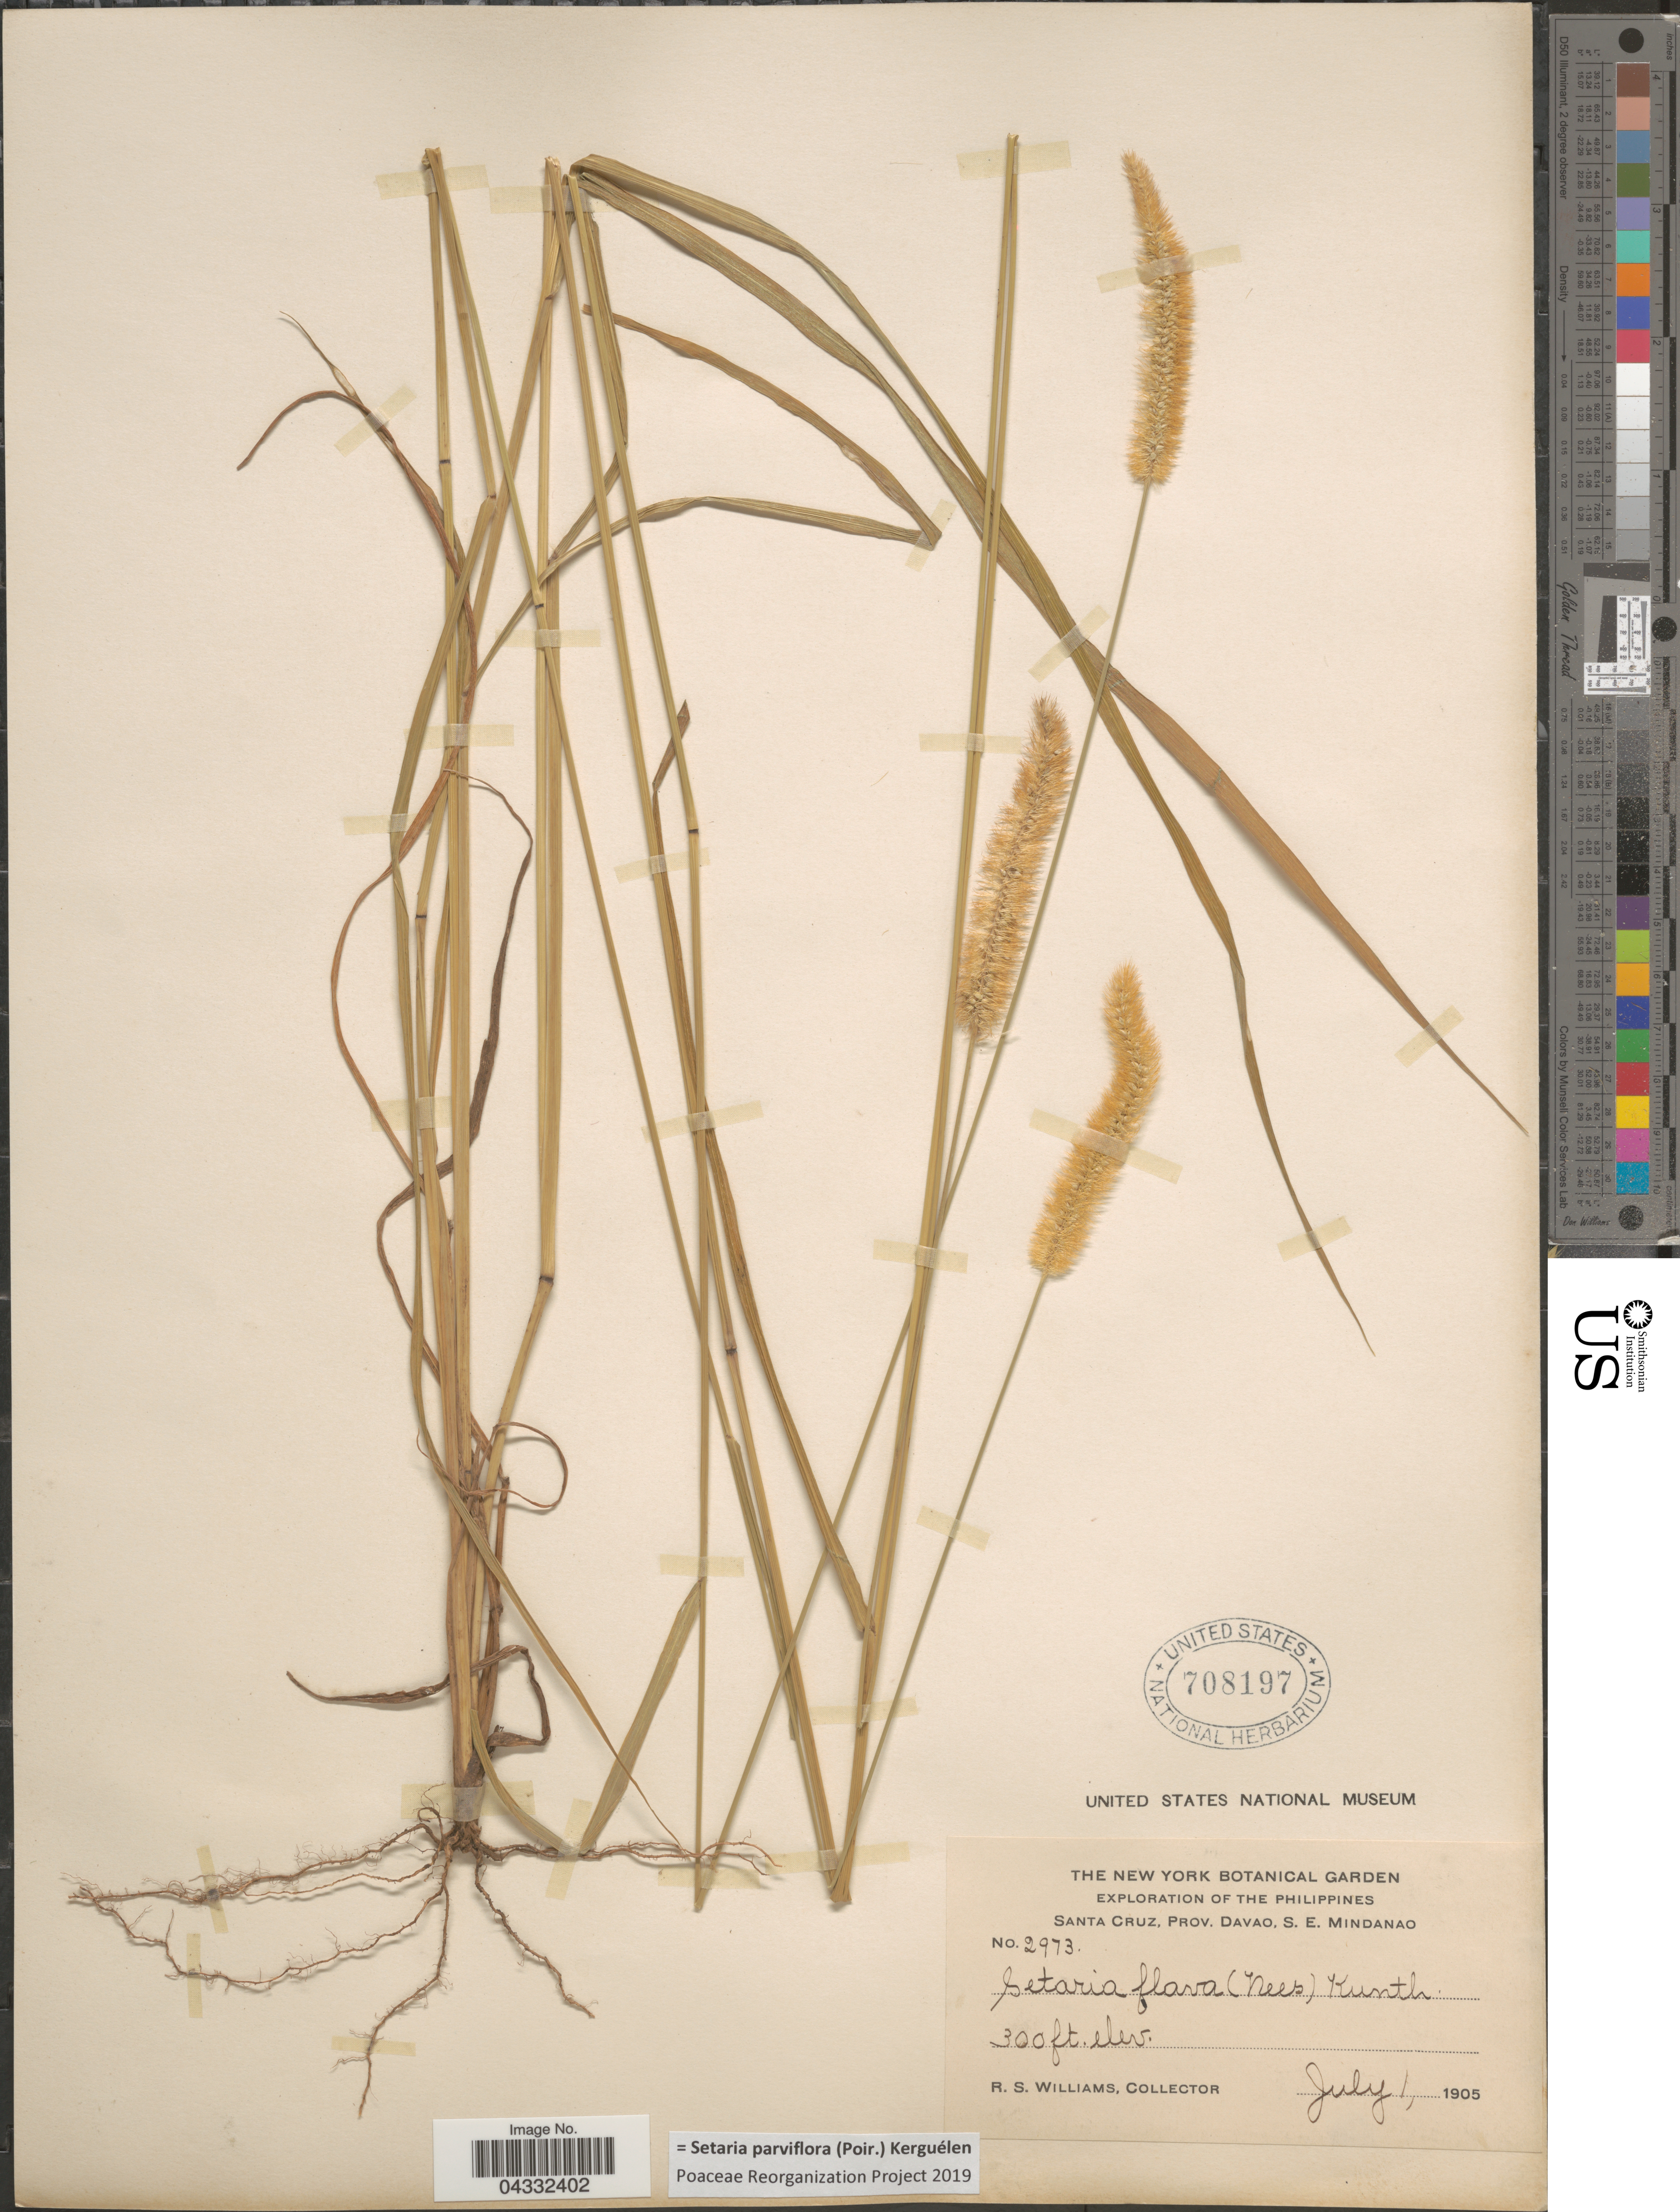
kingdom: Plantae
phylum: Tracheophyta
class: Liliopsida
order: Poales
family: Poaceae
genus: Setaria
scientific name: Setaria parviflora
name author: (Poir.) Kerguélen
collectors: R. S. Williams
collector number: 2973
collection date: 1905-07-01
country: Philippines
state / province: Davao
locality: Exploration of the Philippines. Santa Cruz, S. E. Mindanao.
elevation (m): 91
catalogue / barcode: US 708197